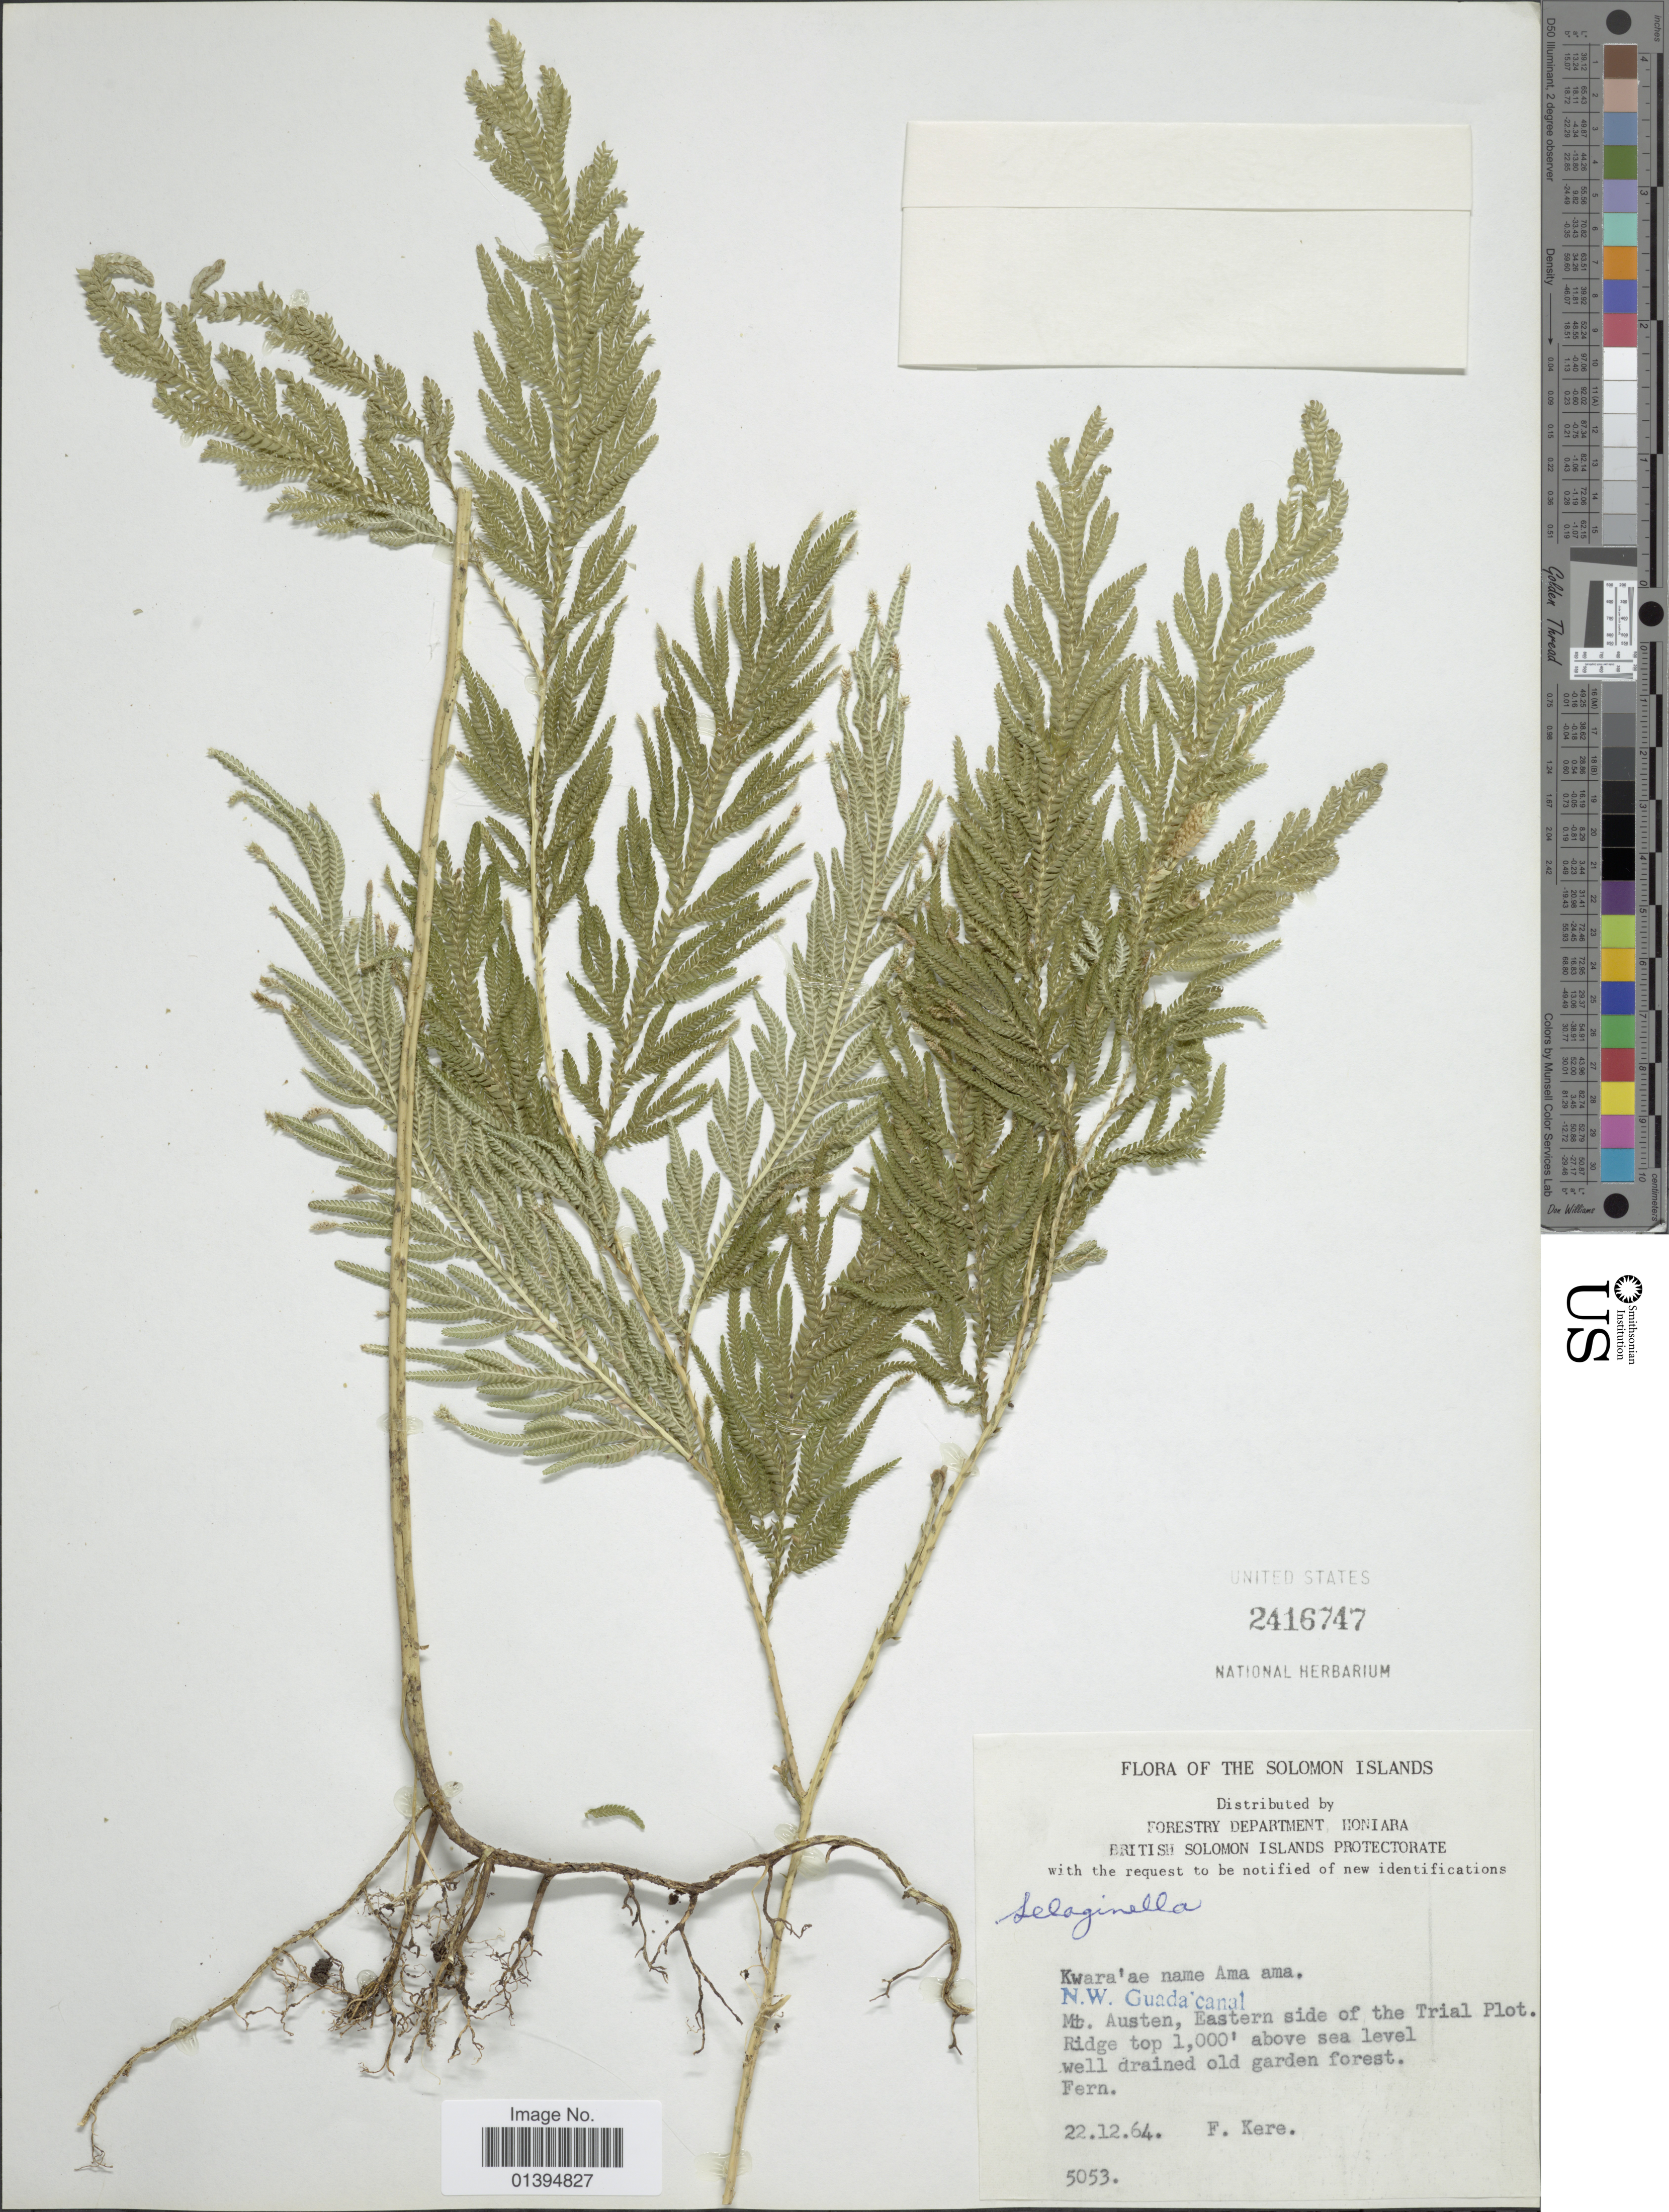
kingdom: Plantae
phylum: Tracheophyta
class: Lycopodiopsida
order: Selaginellales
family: Selaginellaceae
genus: Selaginella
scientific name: Selaginella sp.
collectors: F. Kere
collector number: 5053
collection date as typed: Transcribed d/m/y: 22/12/64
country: Solomon Islands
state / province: Solomon Islands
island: Guadalcanal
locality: N.W. Guadalcanal, Mt. Austen, Eastern side of the Trial Plot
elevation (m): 305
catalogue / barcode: US 2416747